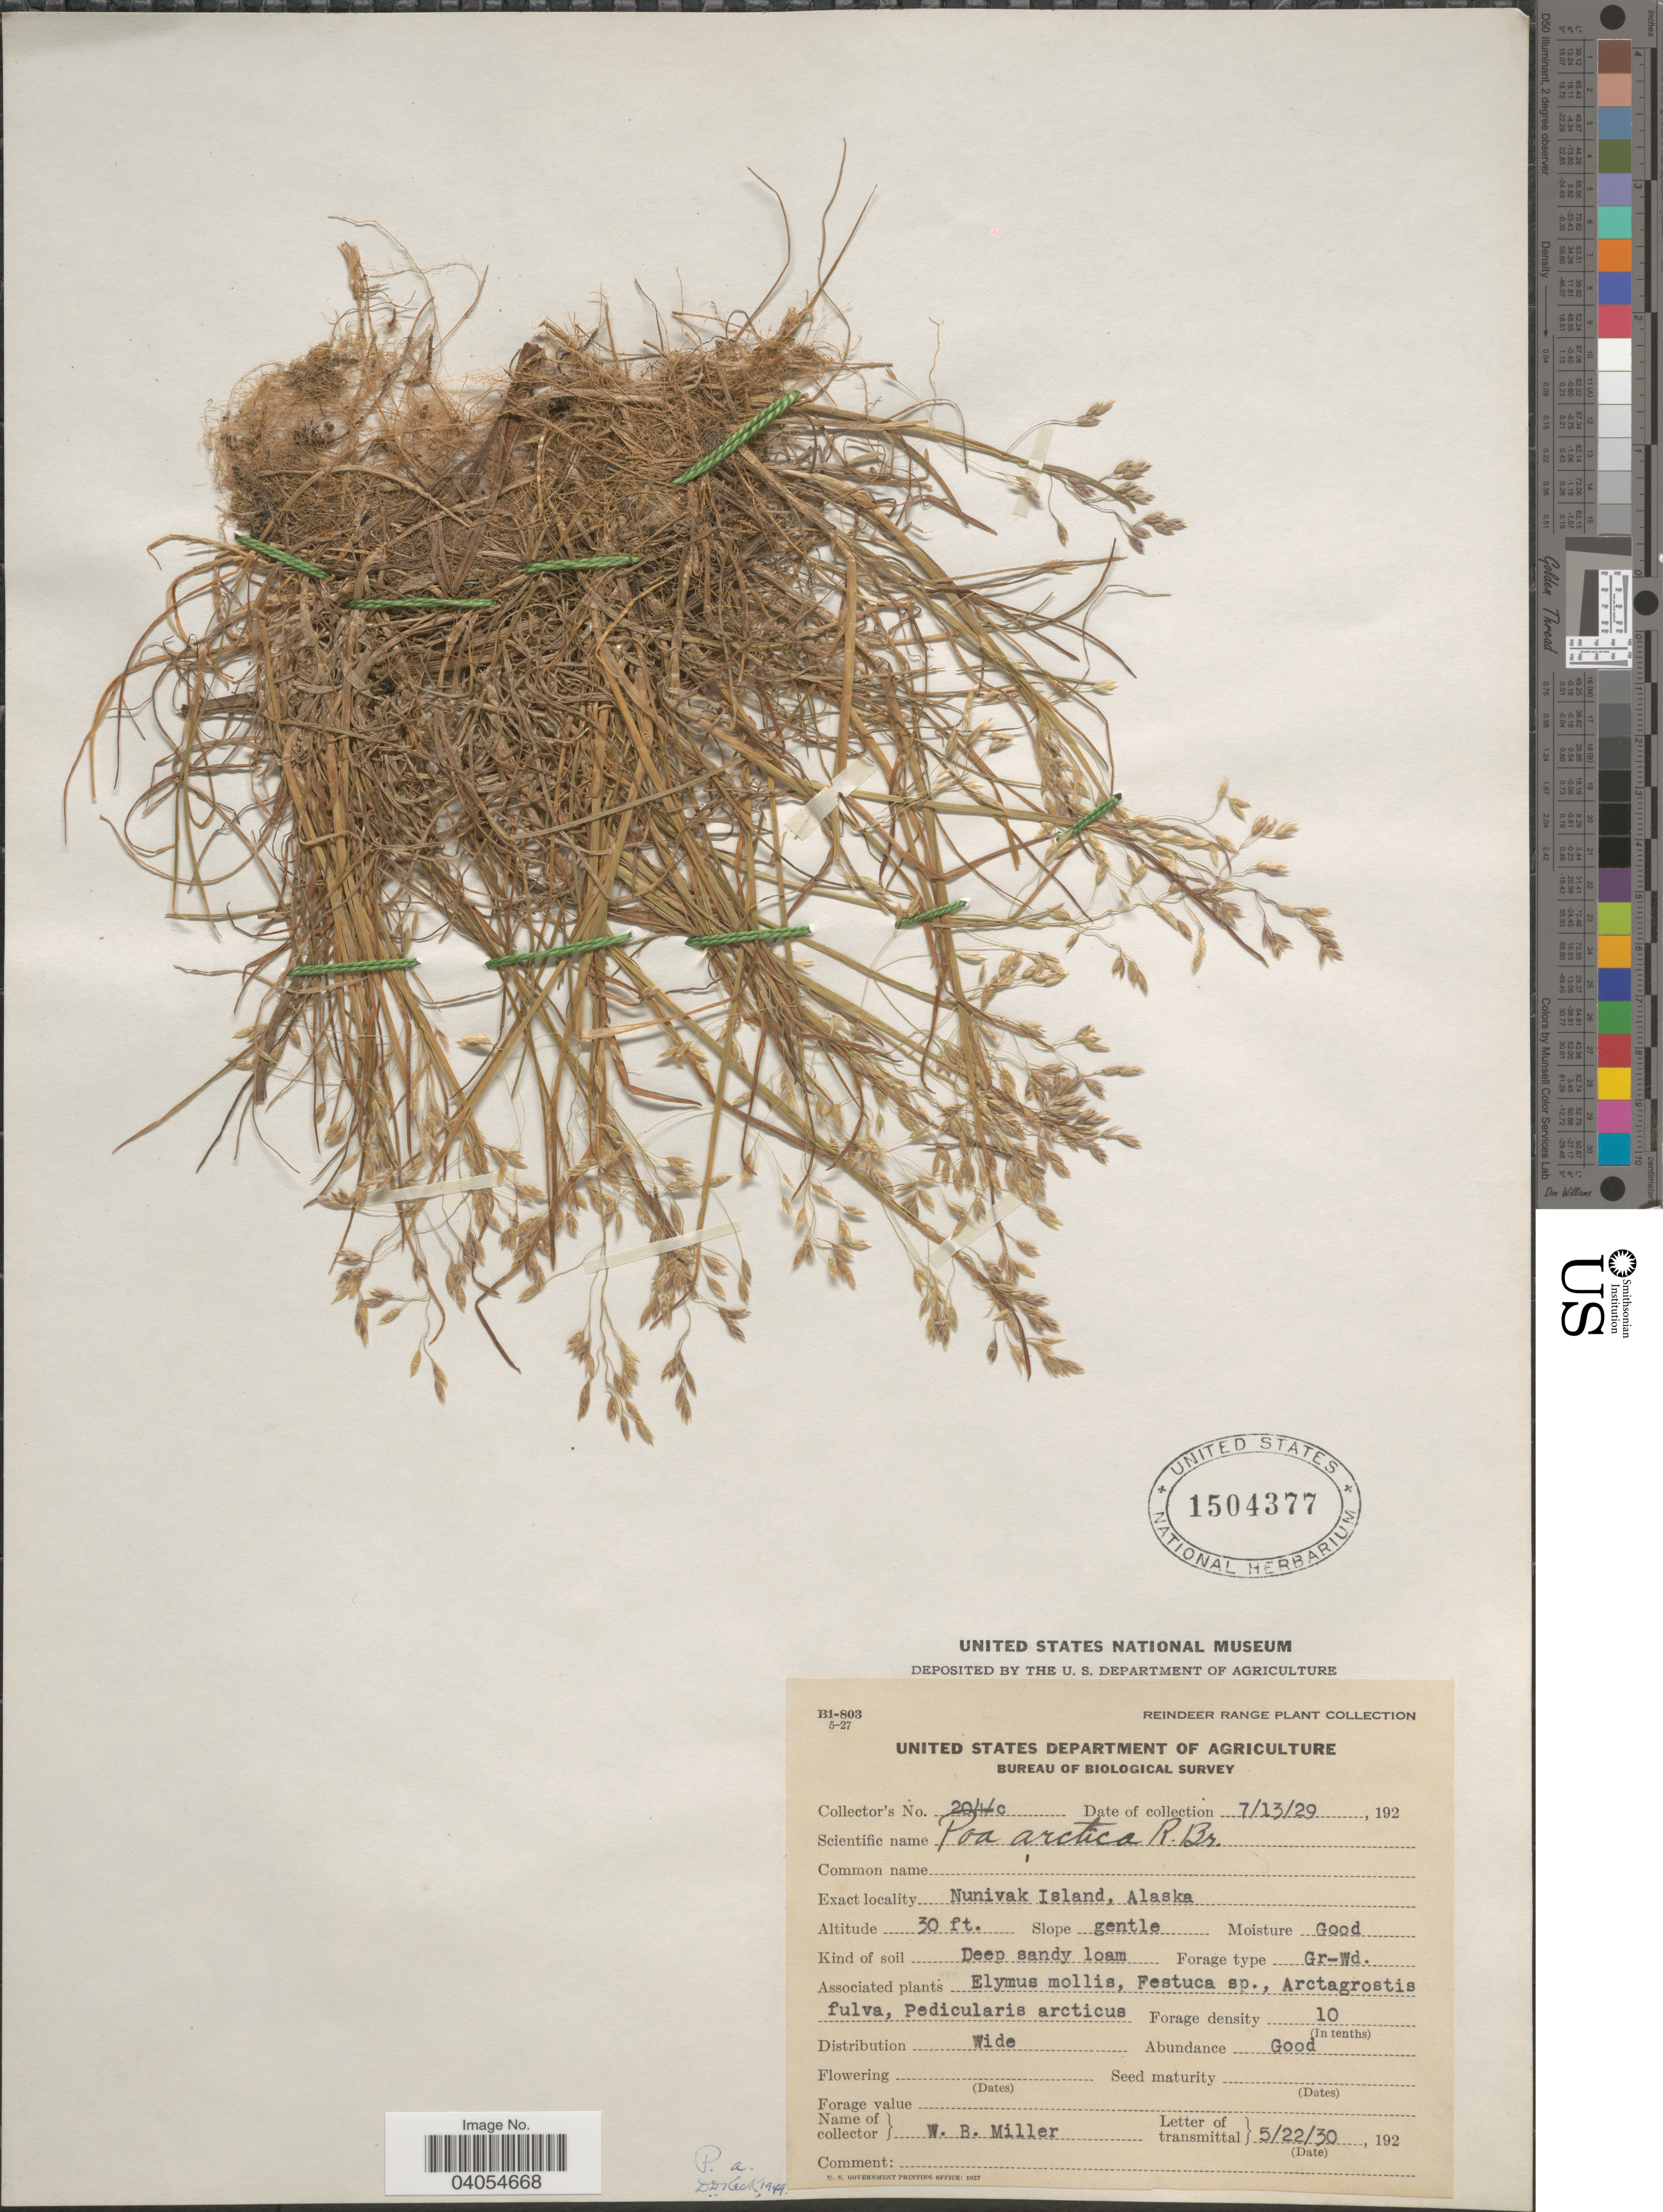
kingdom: Plantae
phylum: Tracheophyta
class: Liliopsida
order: Poales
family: Poaceae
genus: Poa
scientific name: Poa arctica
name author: R. Br.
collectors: W. Miller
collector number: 204/c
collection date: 1929-07-13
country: United States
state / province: Alaska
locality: Nunivak Island.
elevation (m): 9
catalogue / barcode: US 1504377